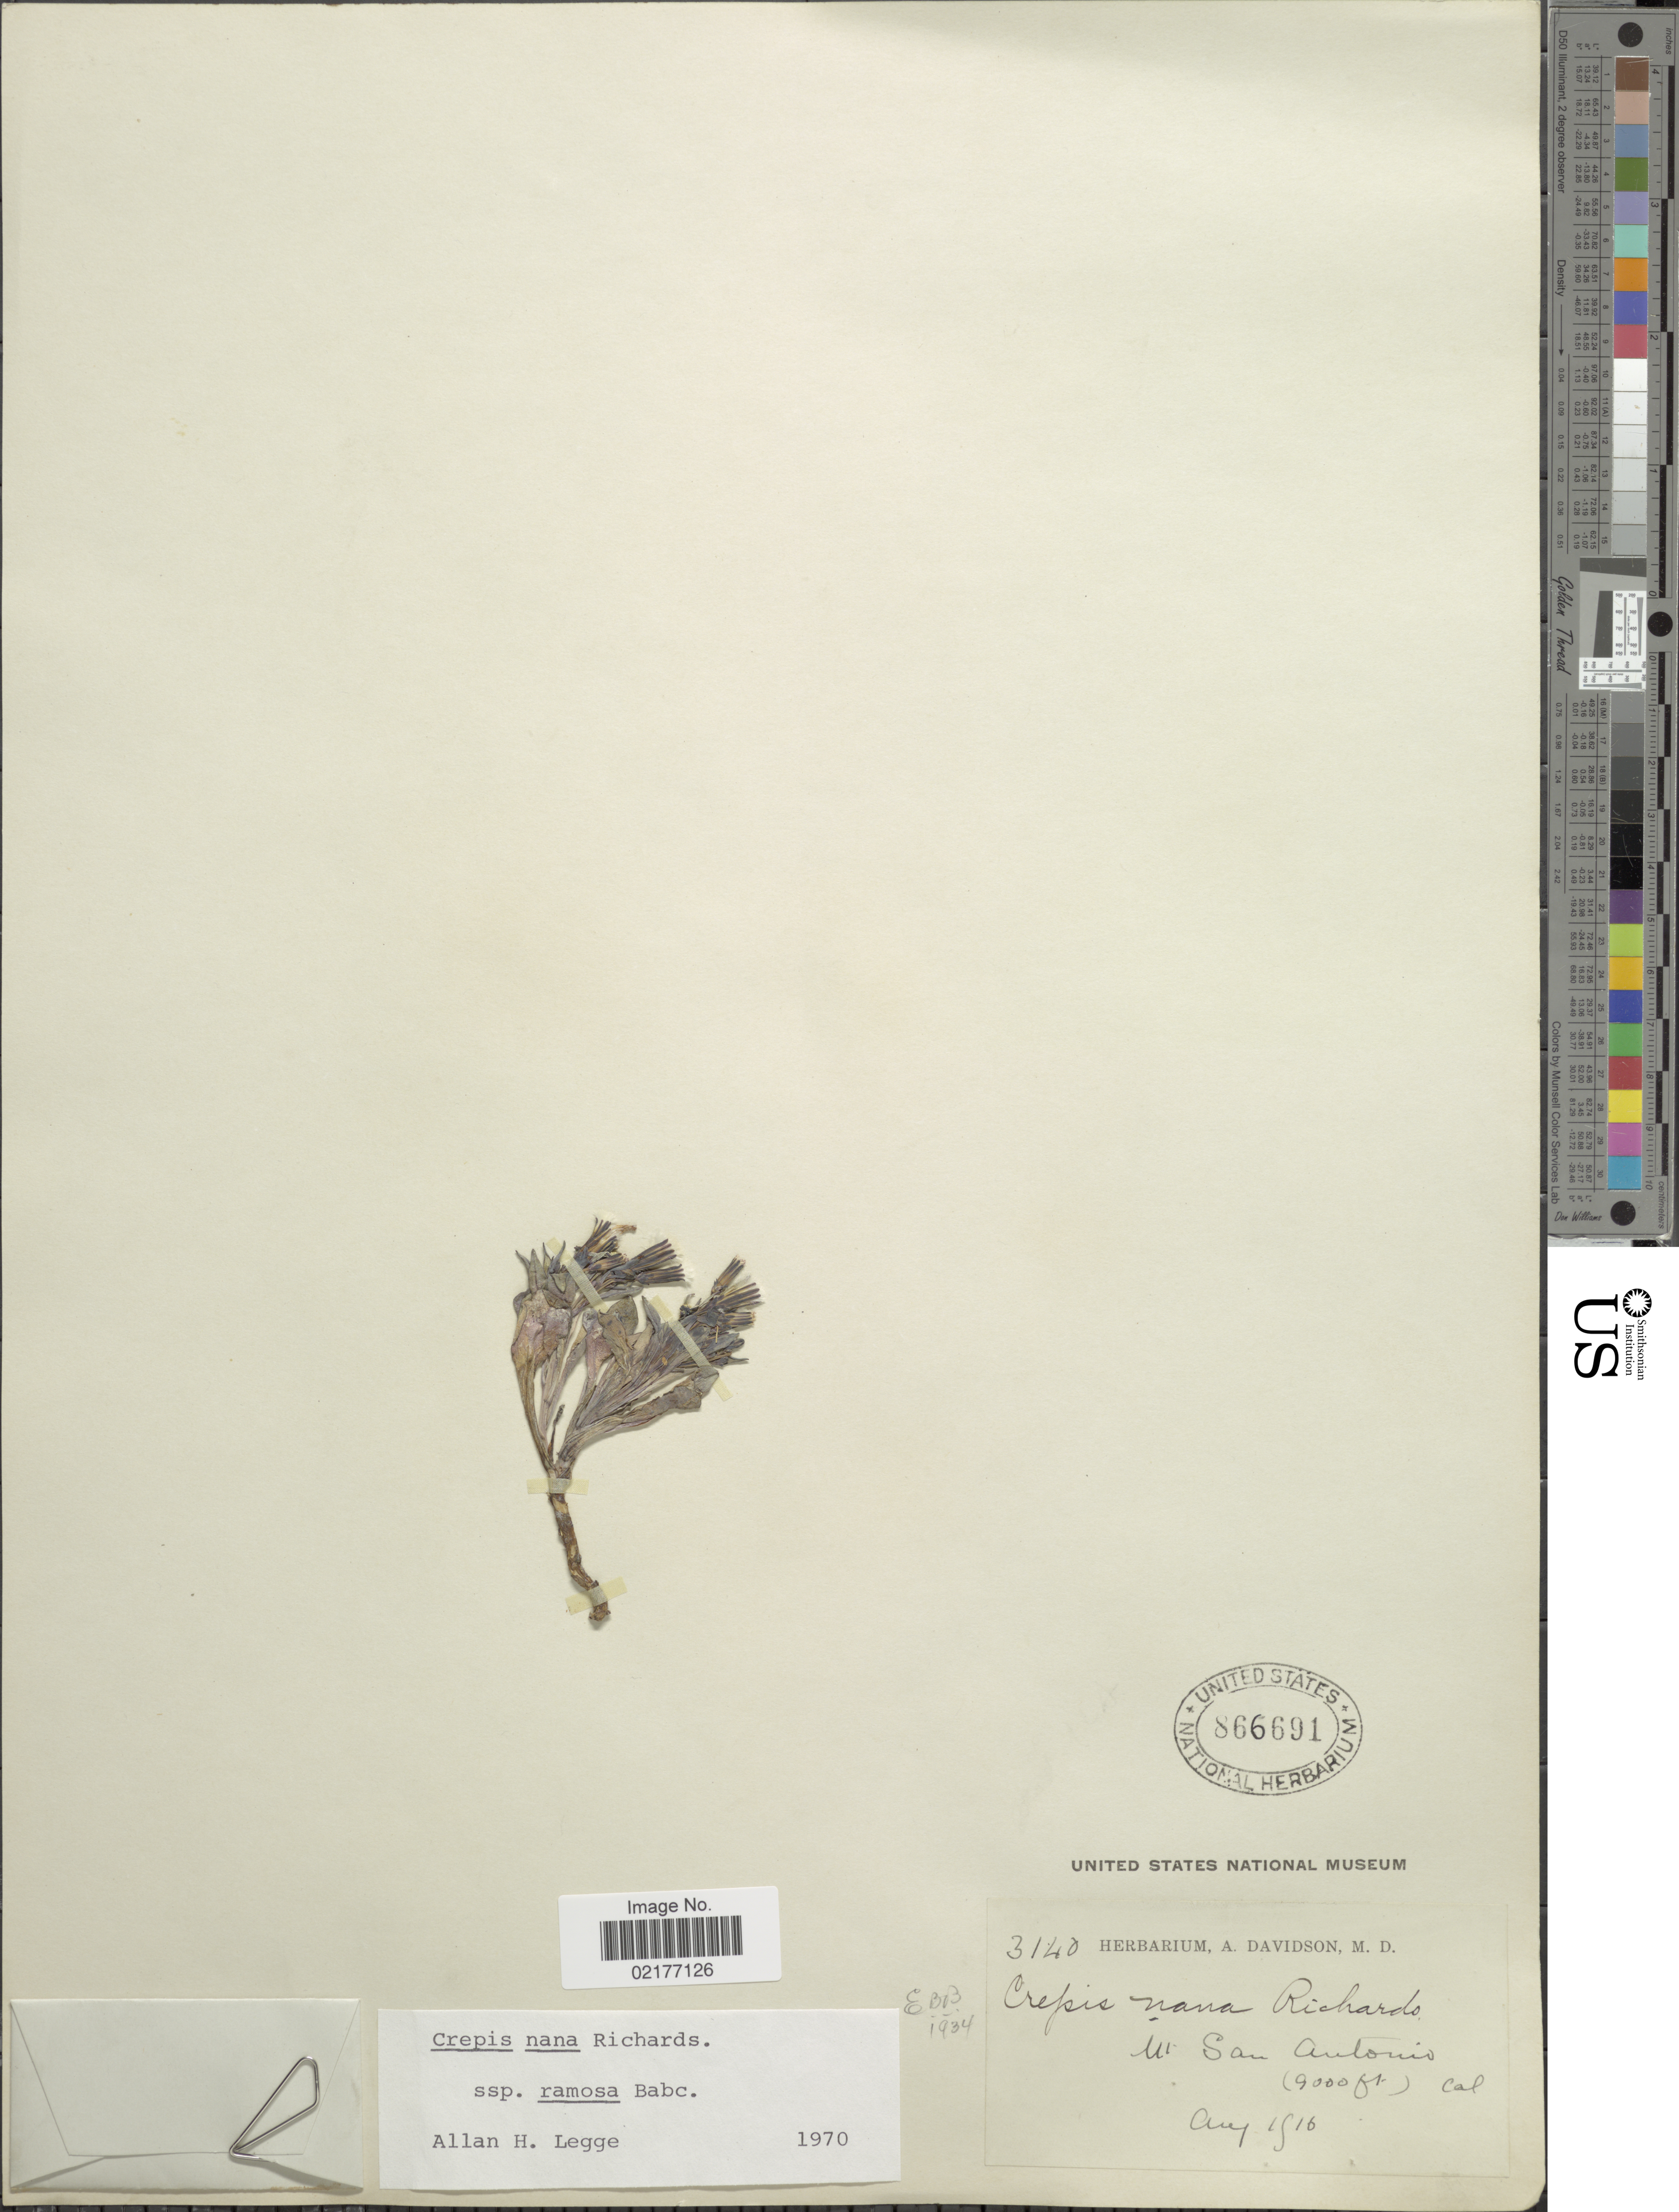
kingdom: Plantae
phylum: Tracheophyta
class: Magnoliopsida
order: Asterales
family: Asteraceae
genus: Askellia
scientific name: Askellia pygmaea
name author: (Ledeb.) Sennikov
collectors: ex herb. A. Davidson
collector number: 3140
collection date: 1916-08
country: United States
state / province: California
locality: Mt. San Antonio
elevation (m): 2743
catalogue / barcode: US 866691